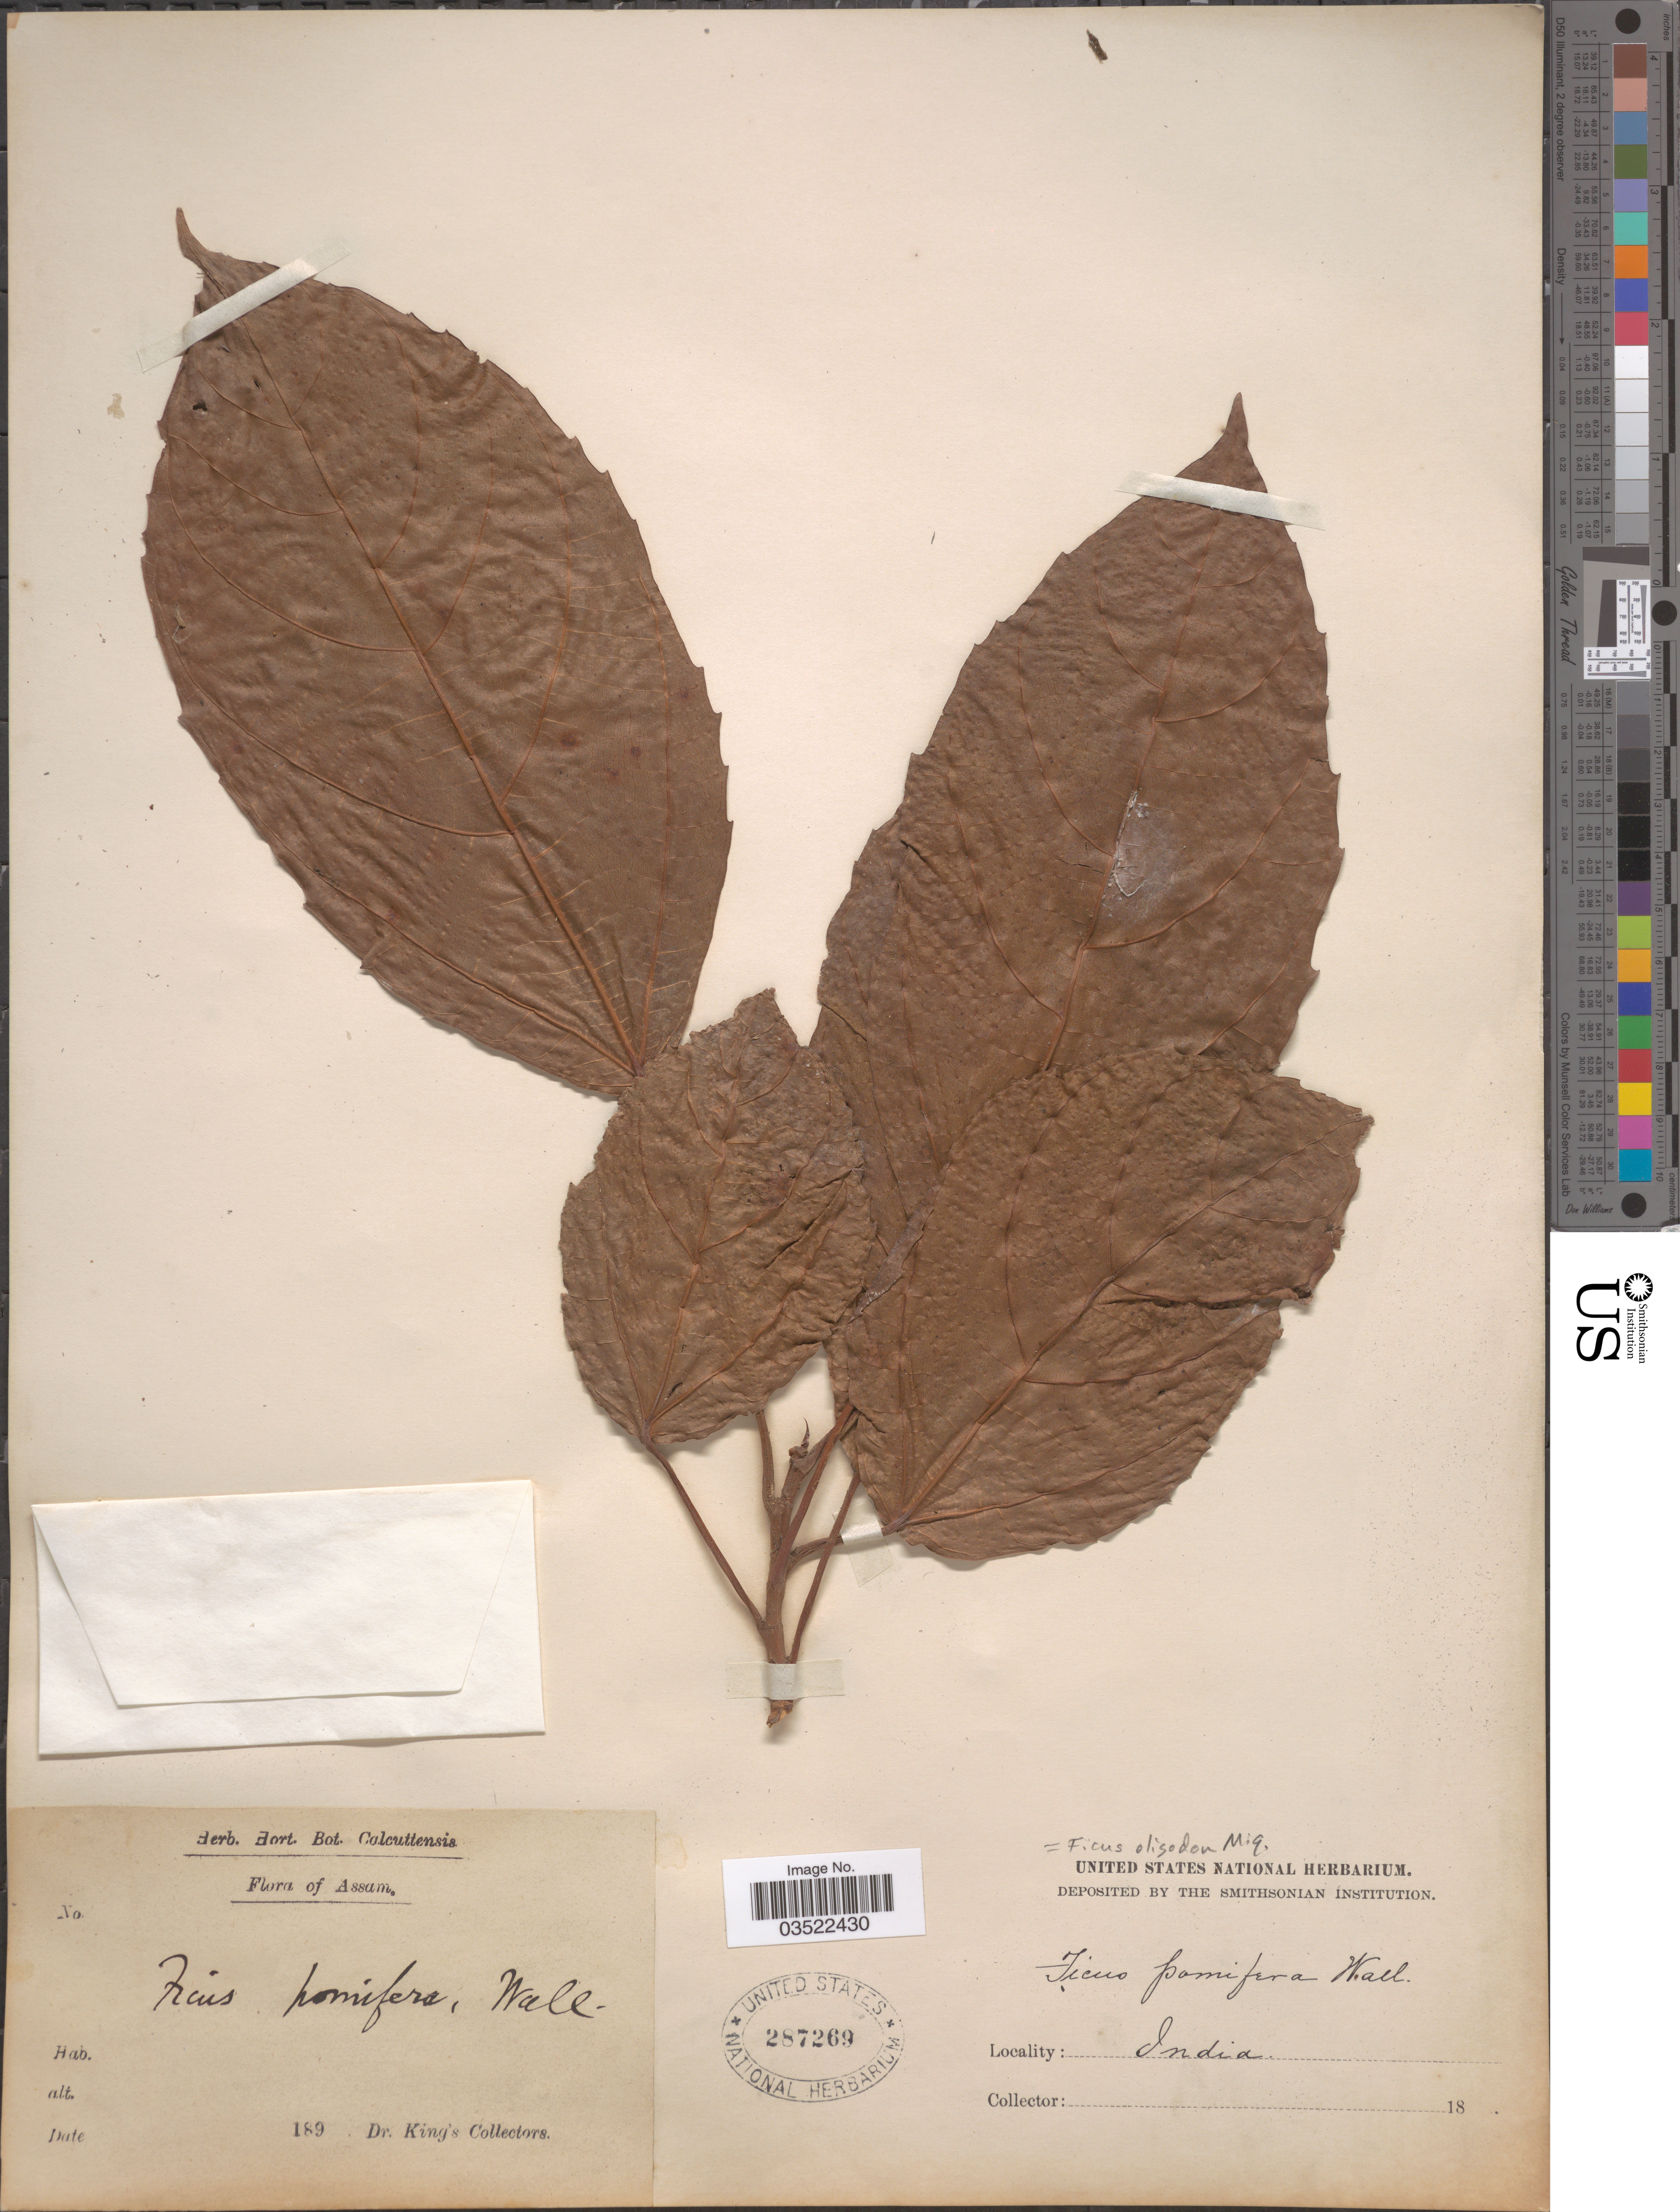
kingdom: Plantae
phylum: Tracheophyta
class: Magnoliopsida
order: Rosales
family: Moraceae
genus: Ficus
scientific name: Ficus parietalis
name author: Blume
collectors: Dr. King's collector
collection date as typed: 189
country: India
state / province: Assam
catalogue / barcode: US 287269